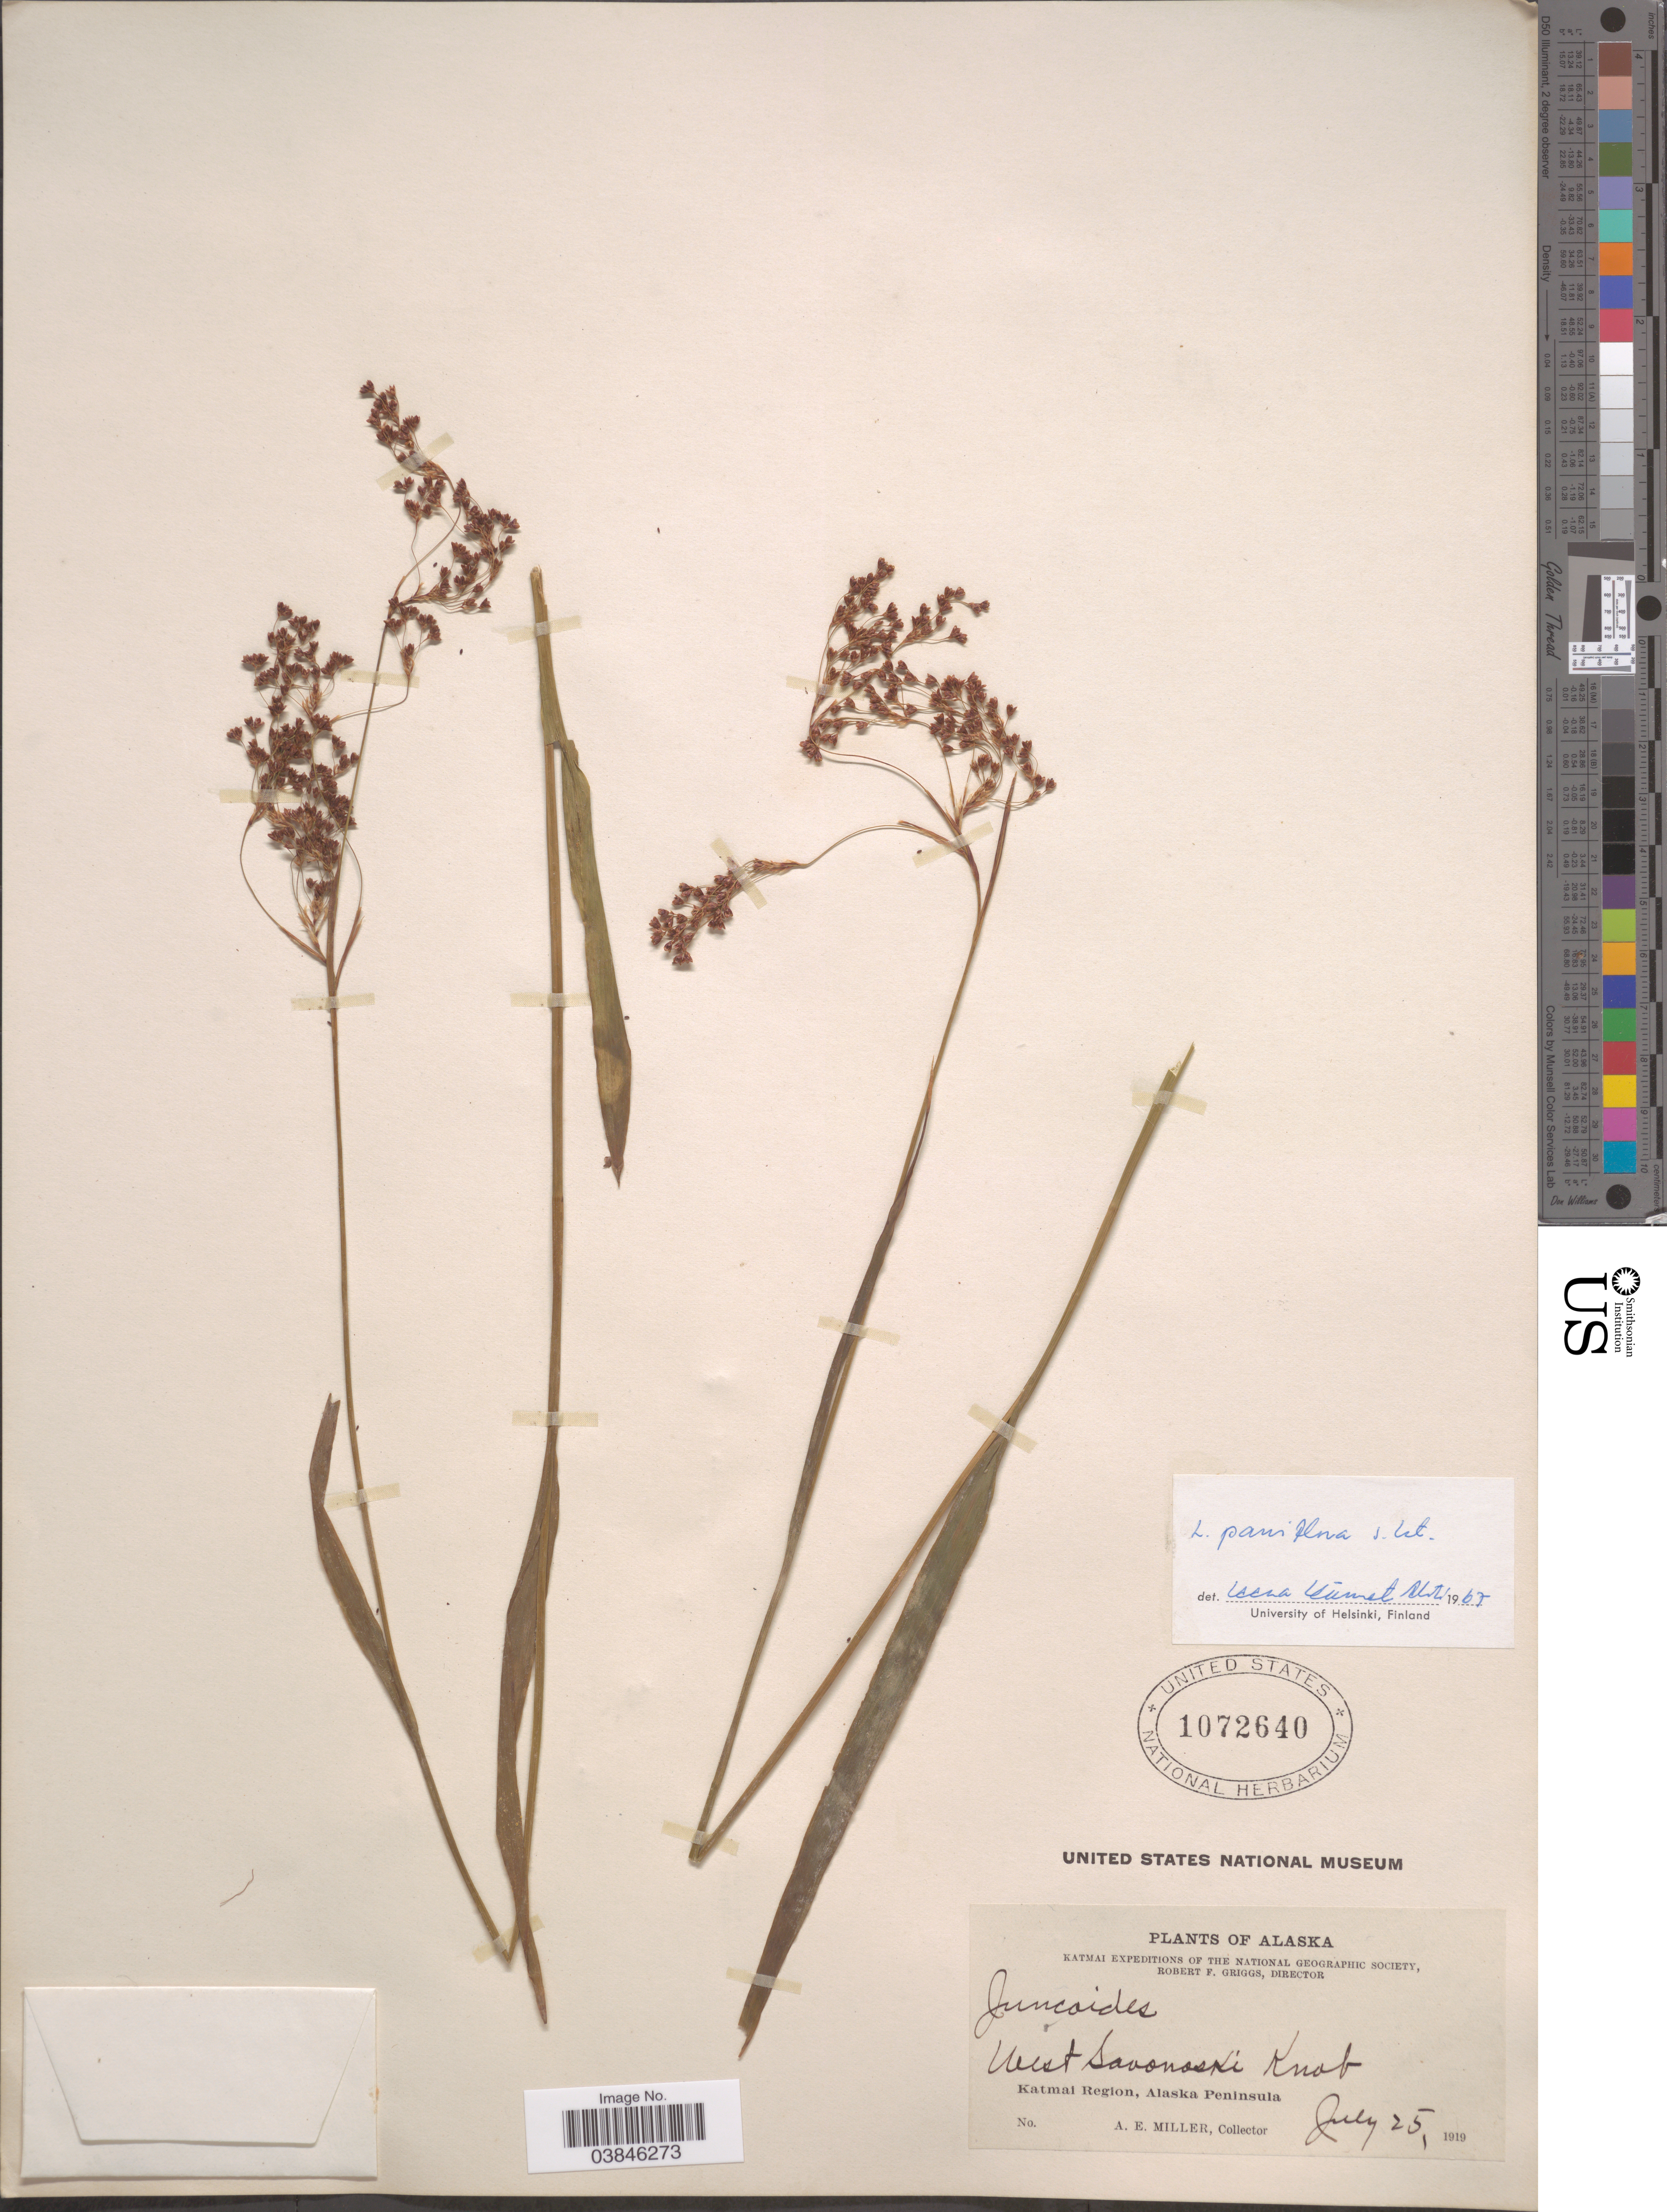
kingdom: Plantae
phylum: Tracheophyta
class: Liliopsida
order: Poales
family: Juncaceae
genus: Luzula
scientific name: Luzula parviflora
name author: (Ehrh.) Desv.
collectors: A. E. Miller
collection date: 1919-07-25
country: United States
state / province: Alaska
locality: West Savonoski Knob. Katmai Region, Alaska Peninsula.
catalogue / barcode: US 1072640